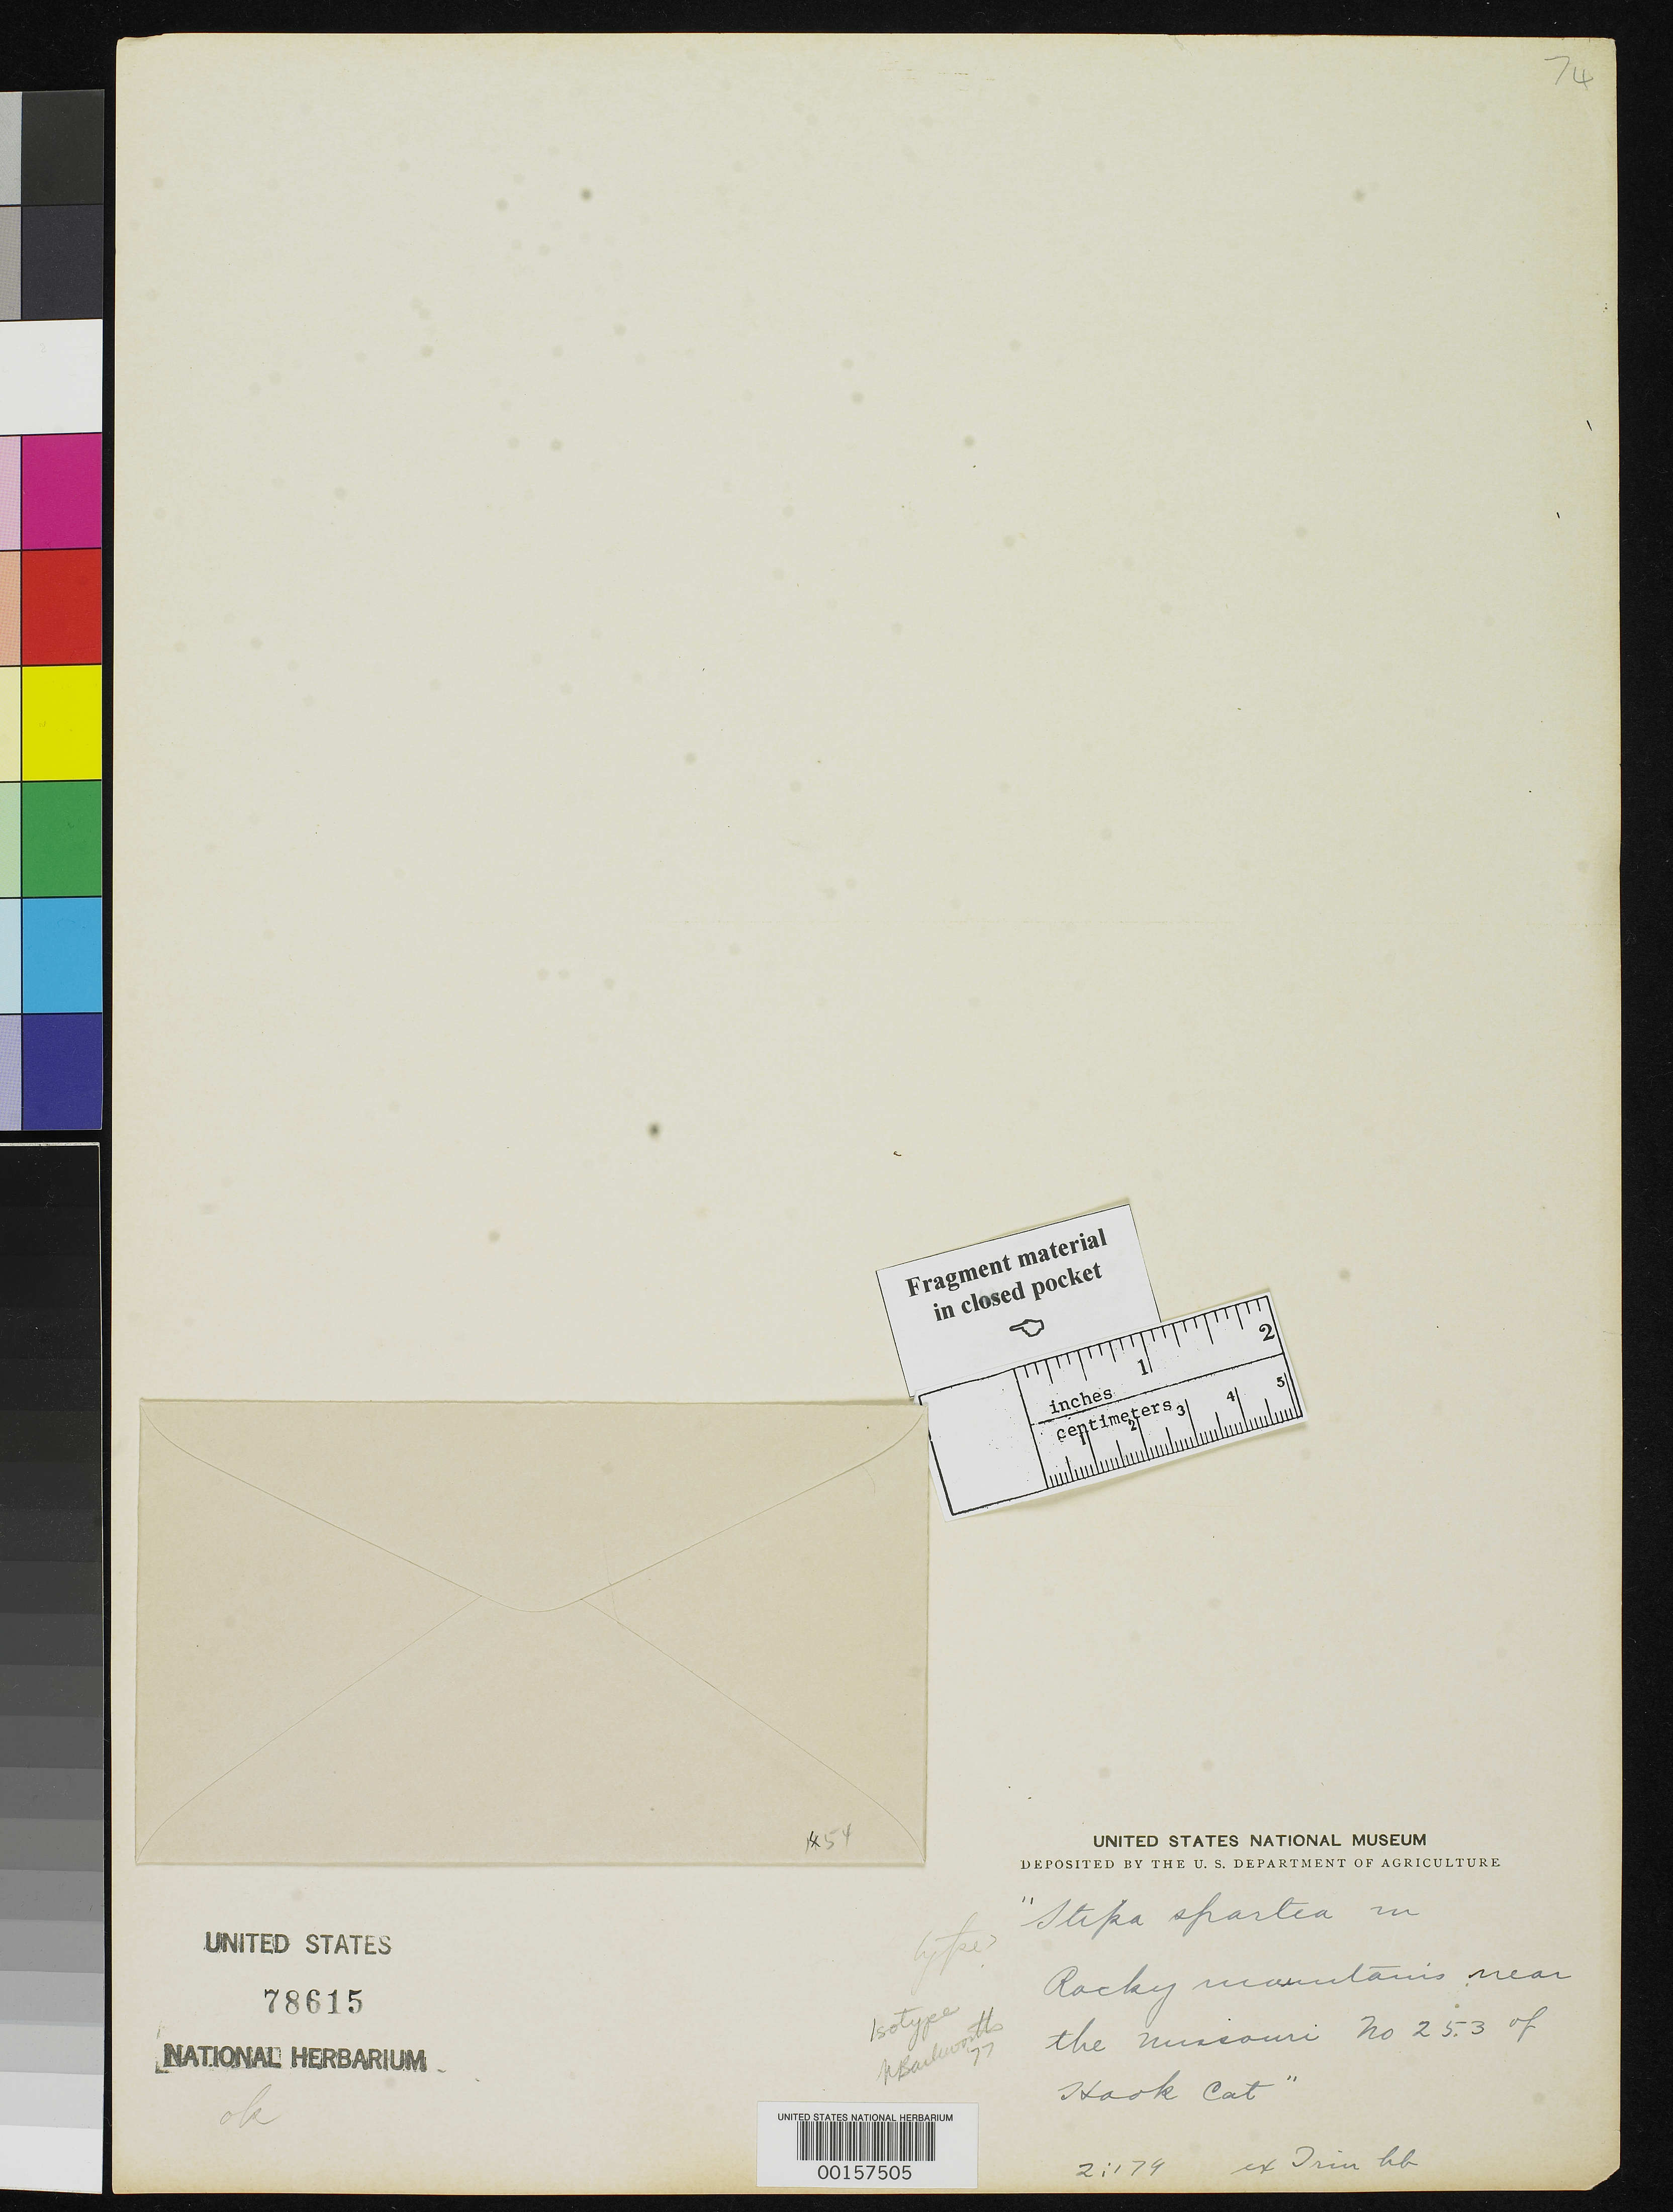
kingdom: Plantae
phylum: Tracheophyta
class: Liliopsida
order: Poales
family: Poaceae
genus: Stipa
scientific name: Stipa spartea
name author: Trin.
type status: Type Fragment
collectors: J. D. Hooker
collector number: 253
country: United States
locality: Rocky Mountains, near Missouri River.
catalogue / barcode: US 78615